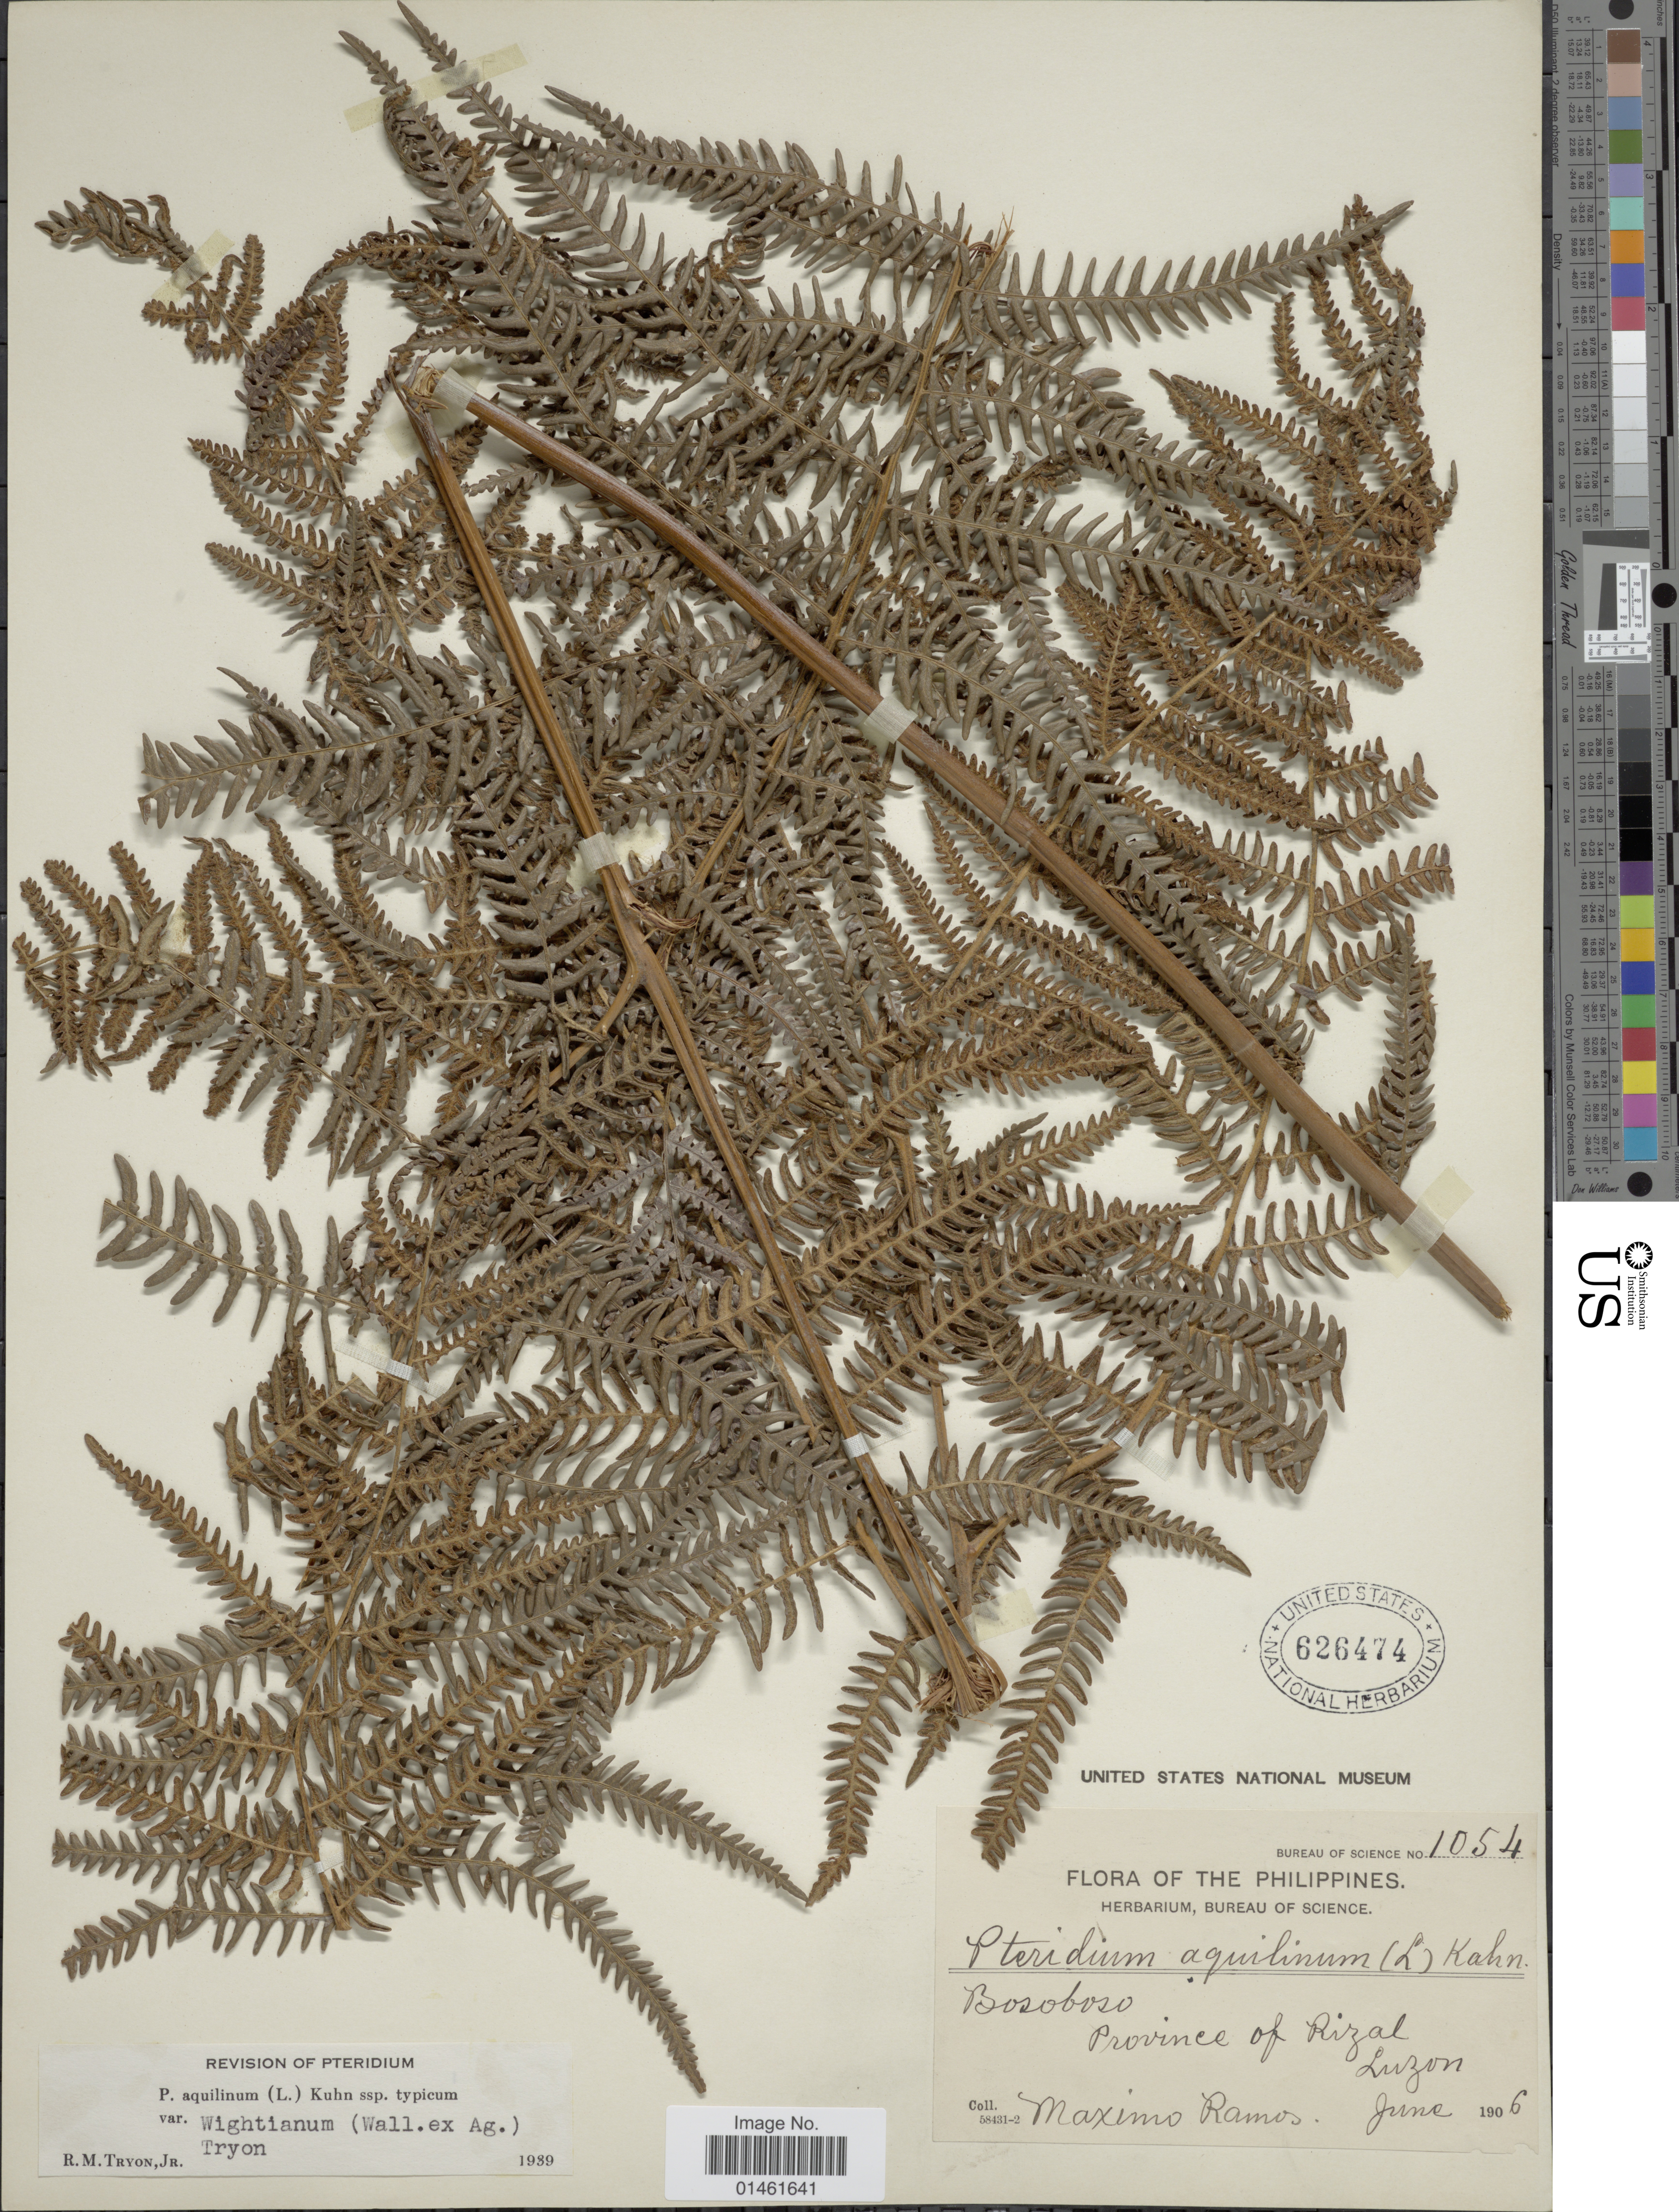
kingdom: Plantae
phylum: Tracheophyta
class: Polypodiopsida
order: Polypodiales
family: Dennstaedtiaceae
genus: Pteridium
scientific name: Pteridium aquilinum var. wightianum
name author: (J. Agardh) R.M. Tryon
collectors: M. Ramos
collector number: Bureau of Science 1054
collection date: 1906-06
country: Philippines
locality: Bosoboso Province of Rizal Luzon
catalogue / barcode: US 626474